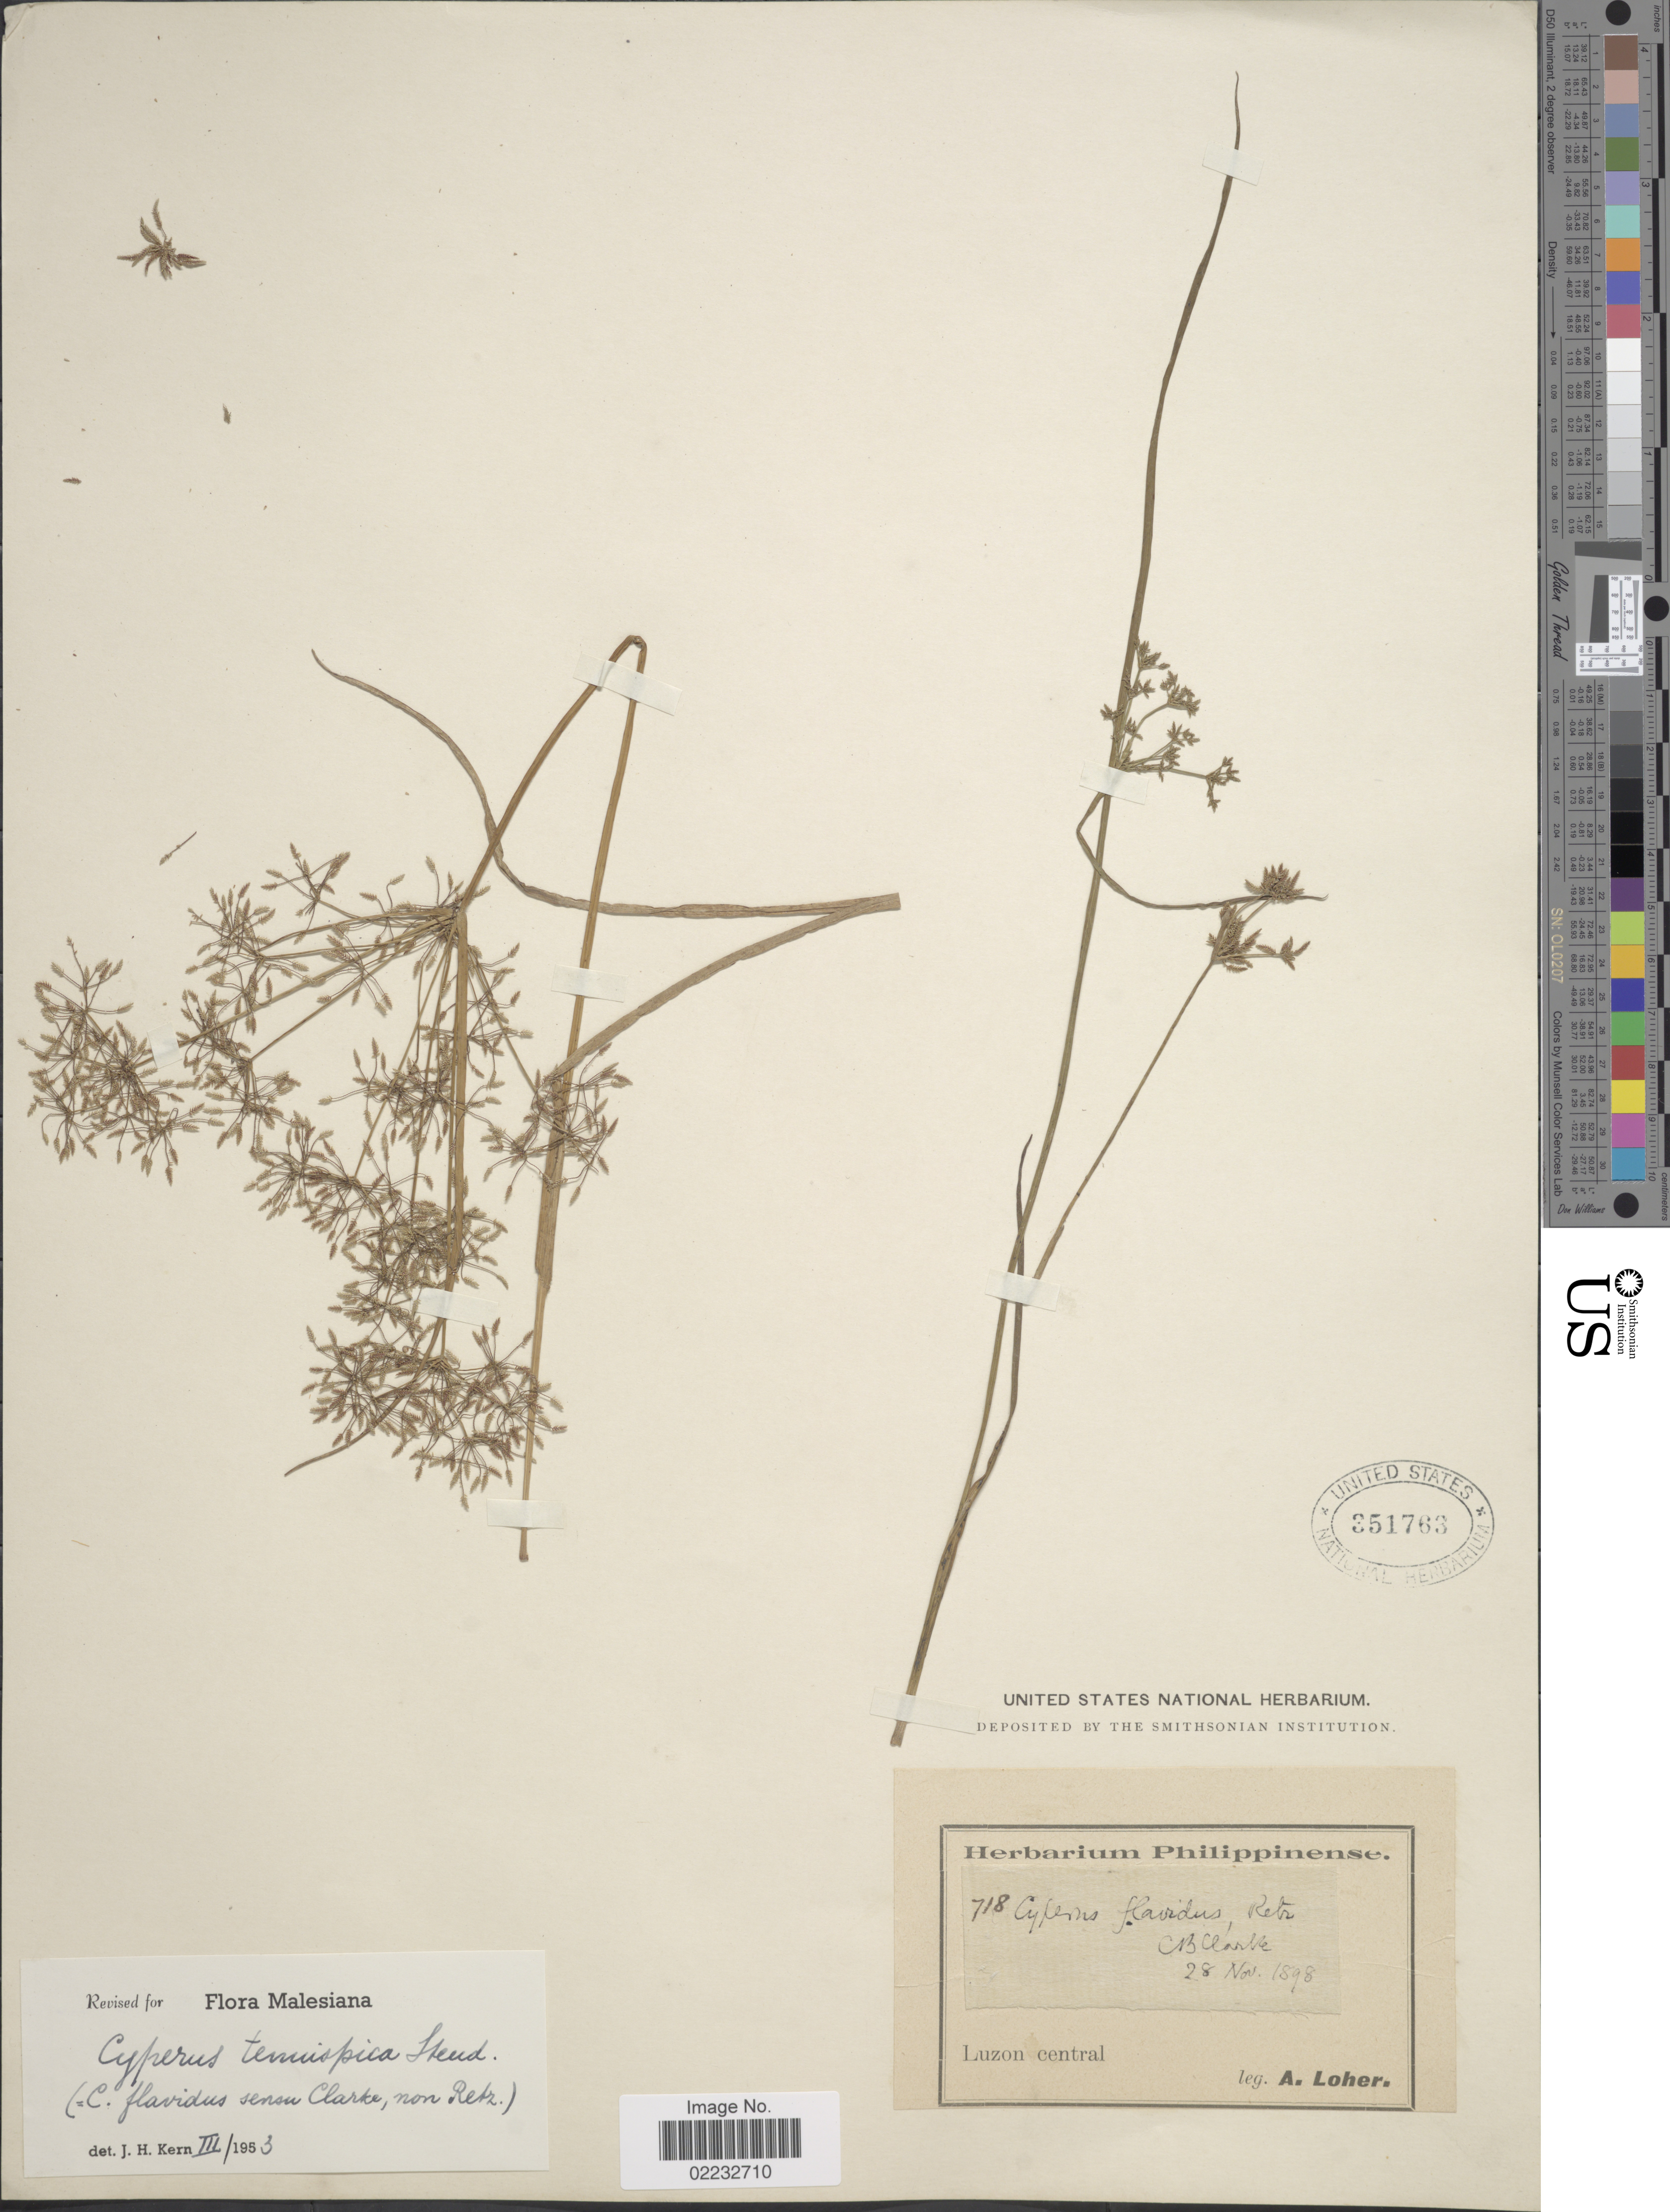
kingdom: Plantae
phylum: Tracheophyta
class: Liliopsida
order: Poales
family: Cyperaceae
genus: Cyperus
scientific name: Cyperus tenuispica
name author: Steud.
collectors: A. Loher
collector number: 718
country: Philippines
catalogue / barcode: US 351763